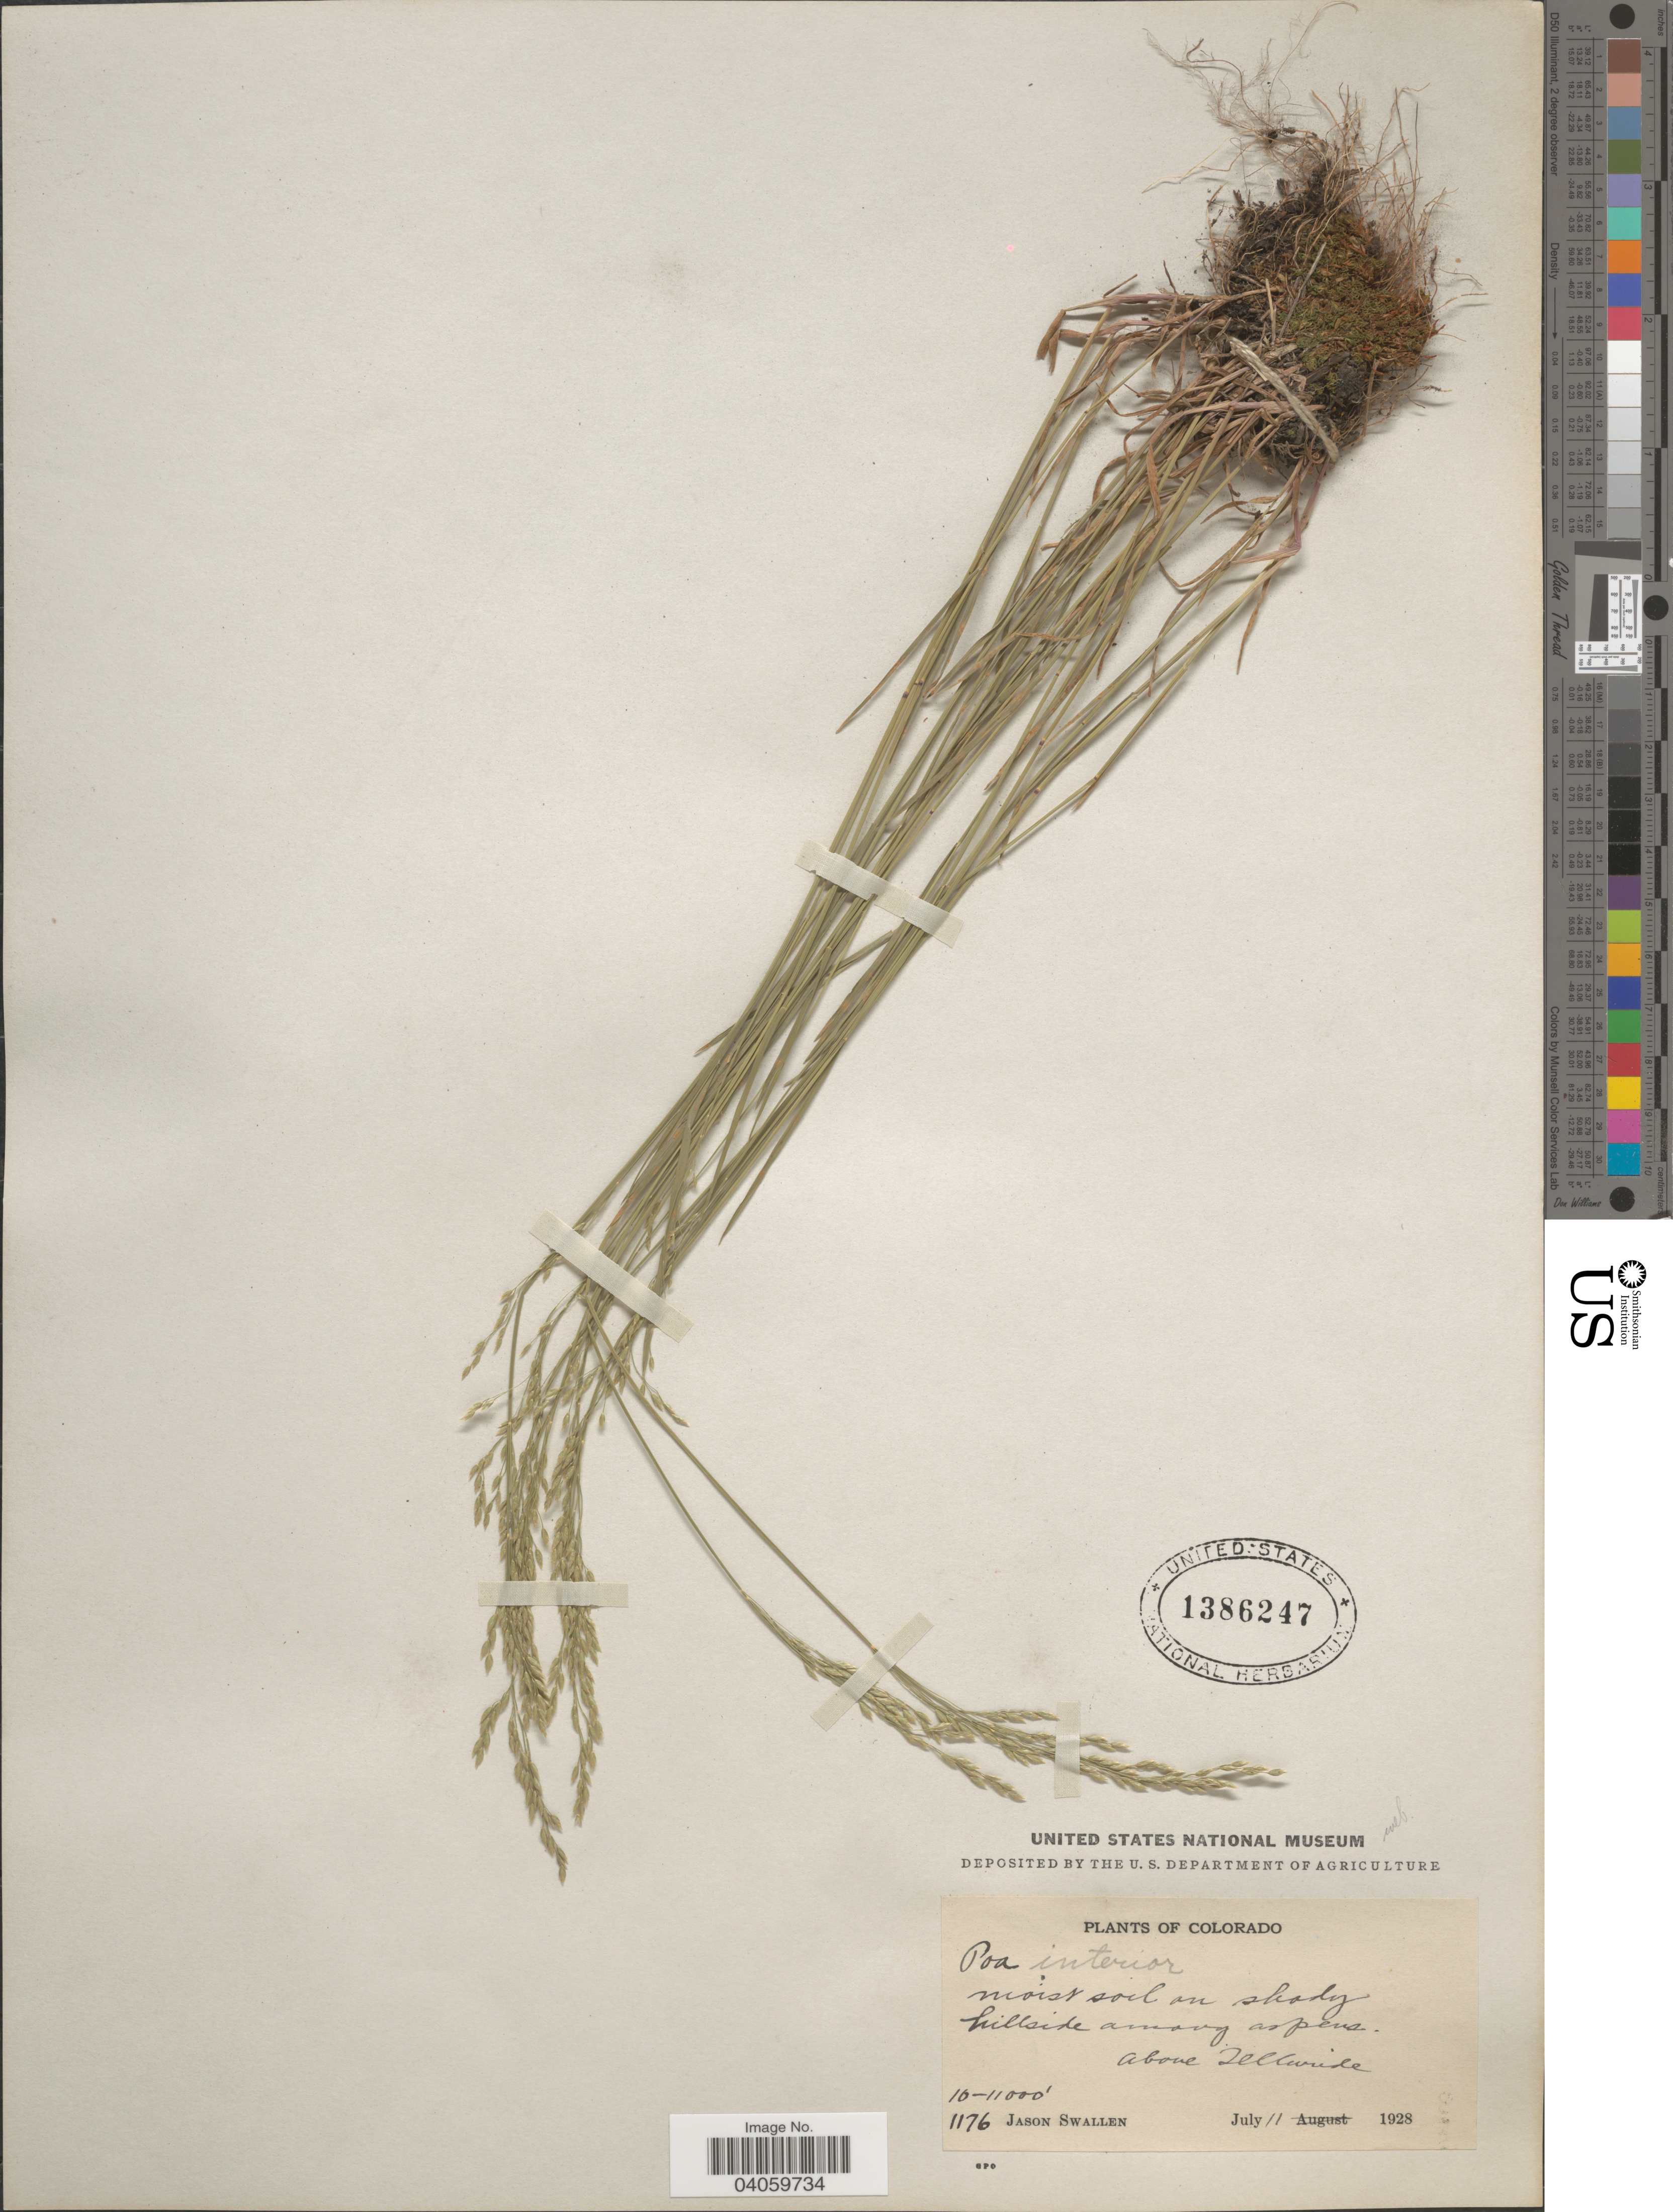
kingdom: Plantae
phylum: Tracheophyta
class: Liliopsida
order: Poales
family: Poaceae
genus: Poa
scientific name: Poa interior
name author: Rydb.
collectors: J. R. Swallen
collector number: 1176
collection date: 1928-07-11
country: United States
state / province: Colorado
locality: Above Telluride.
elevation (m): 3048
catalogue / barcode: US 1386247